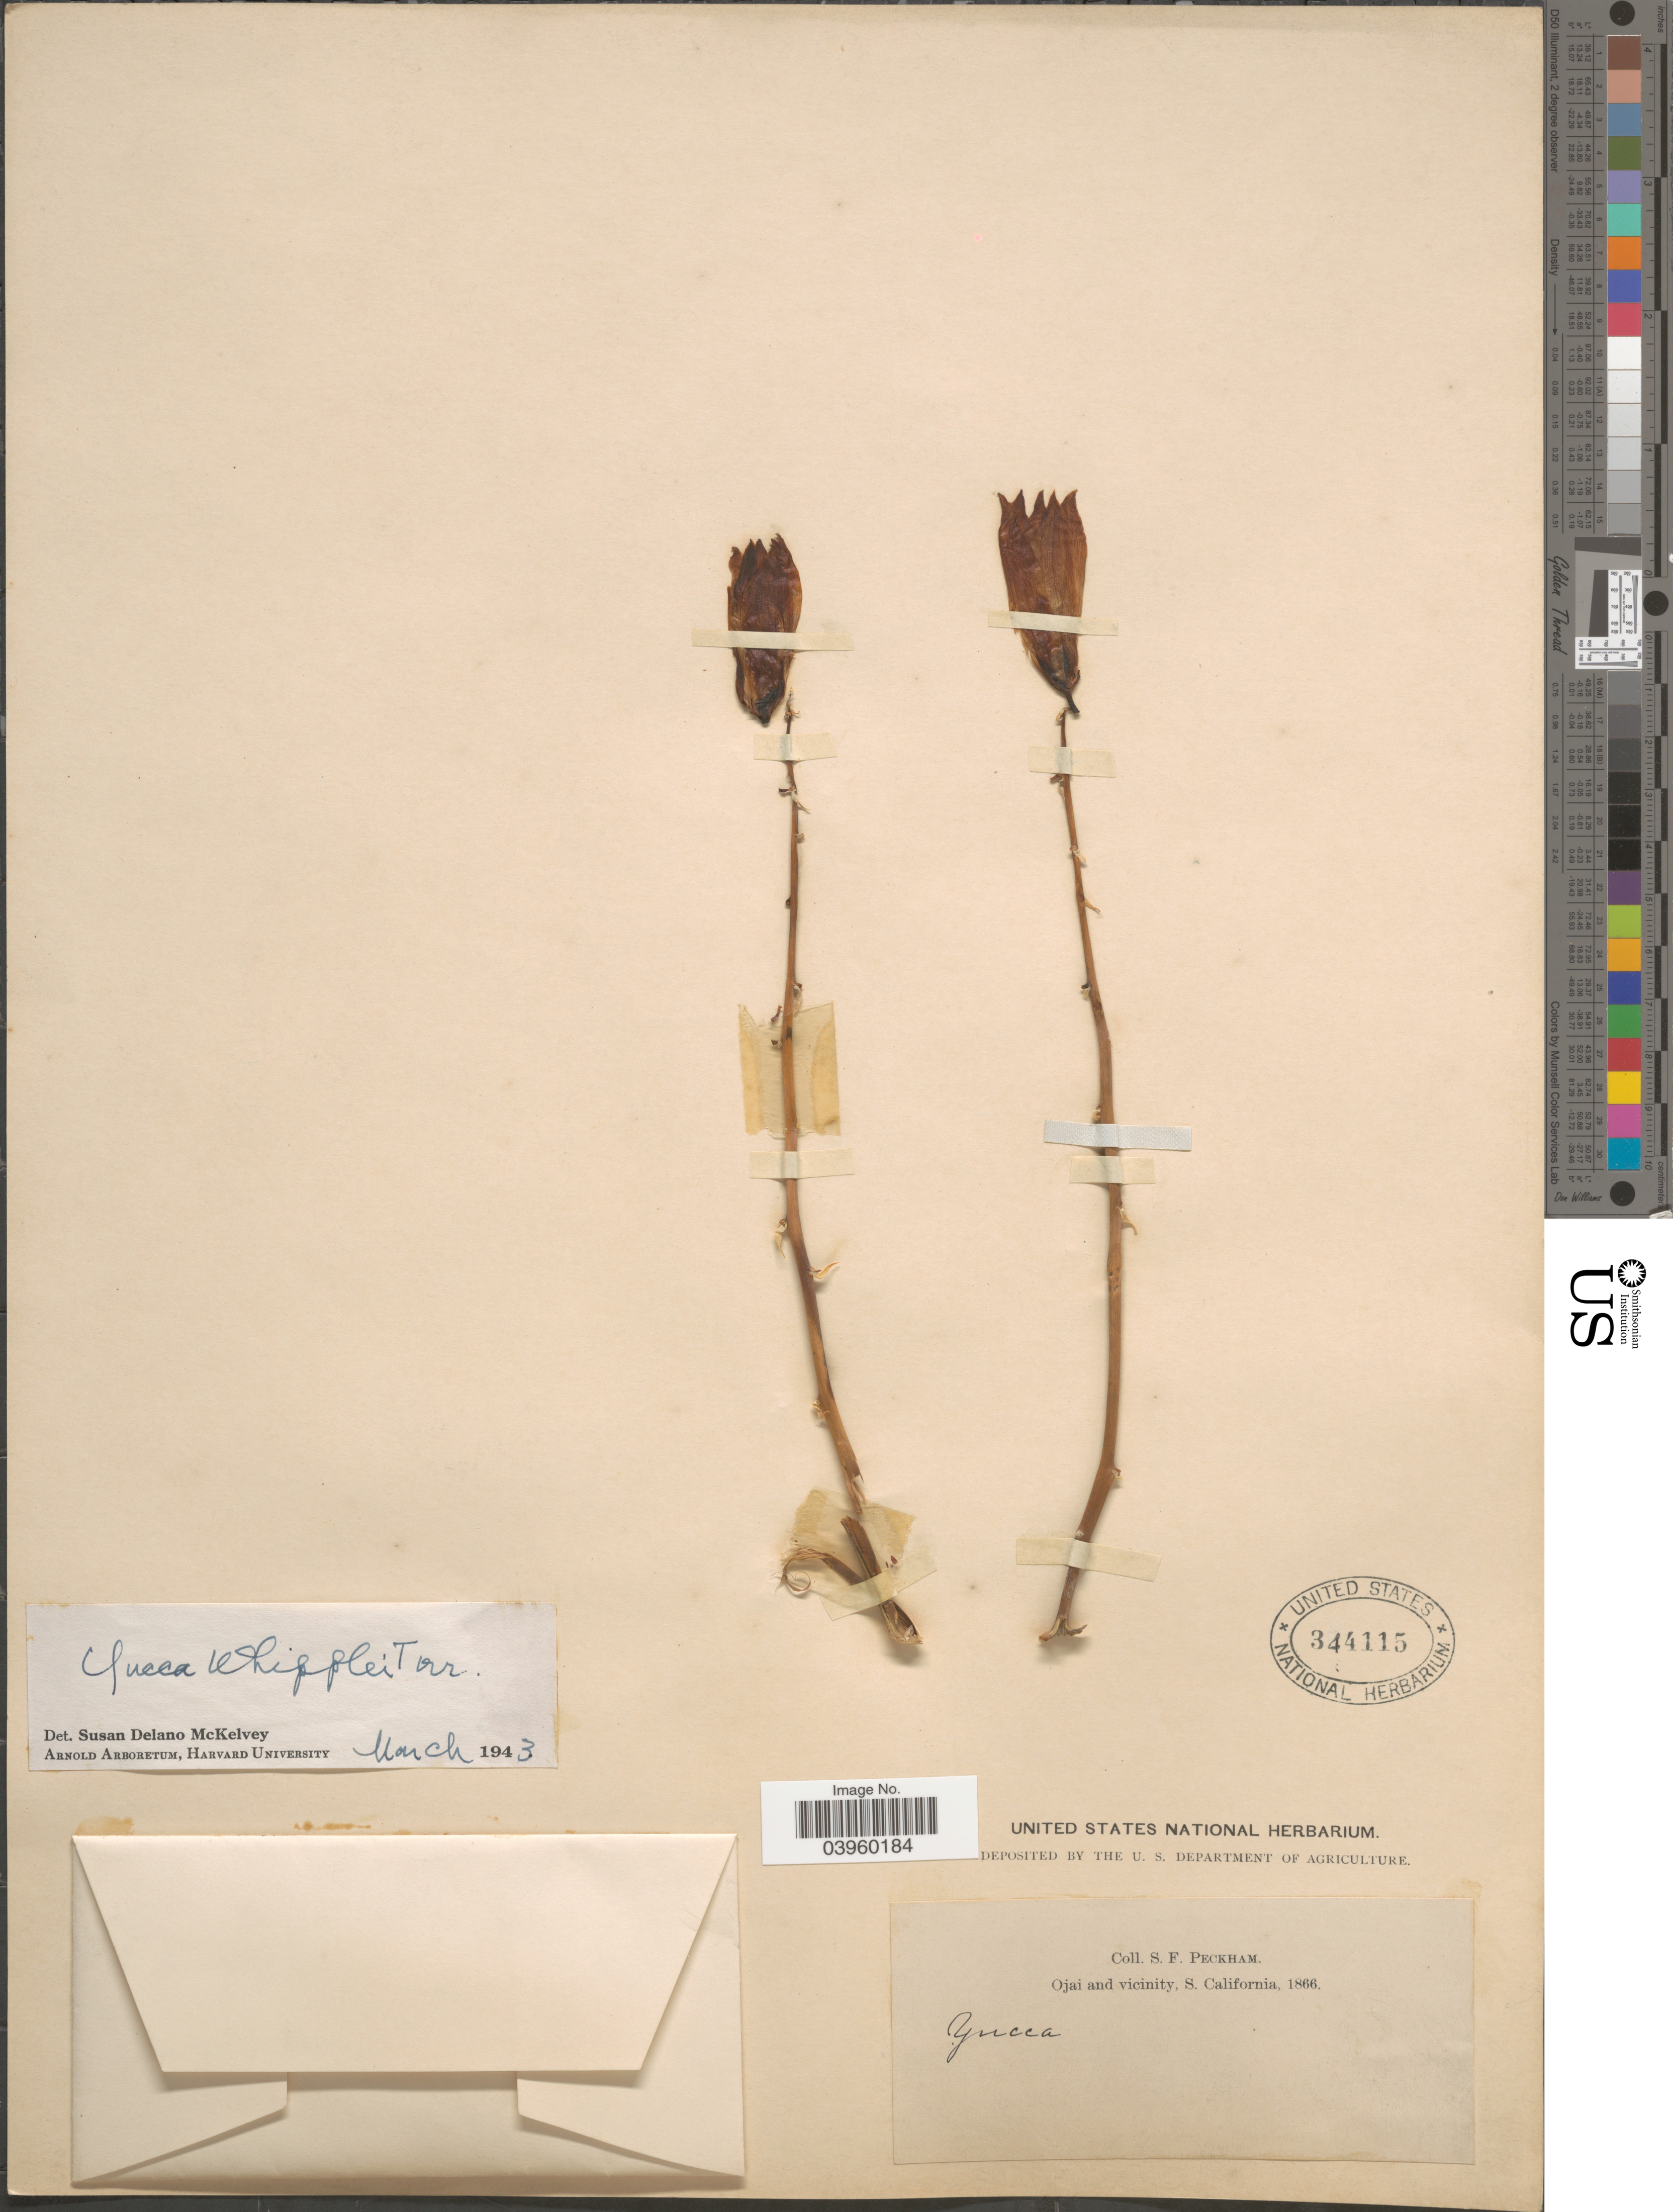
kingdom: Plantae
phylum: Tracheophyta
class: Liliopsida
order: Asparagales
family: Asparagaceae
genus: Yucca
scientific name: Yucca whipplei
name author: Torr.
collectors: S. Peckham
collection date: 1866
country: United States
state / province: California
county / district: Ventura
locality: Ojai and vicinity, S. California.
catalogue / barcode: US 344115